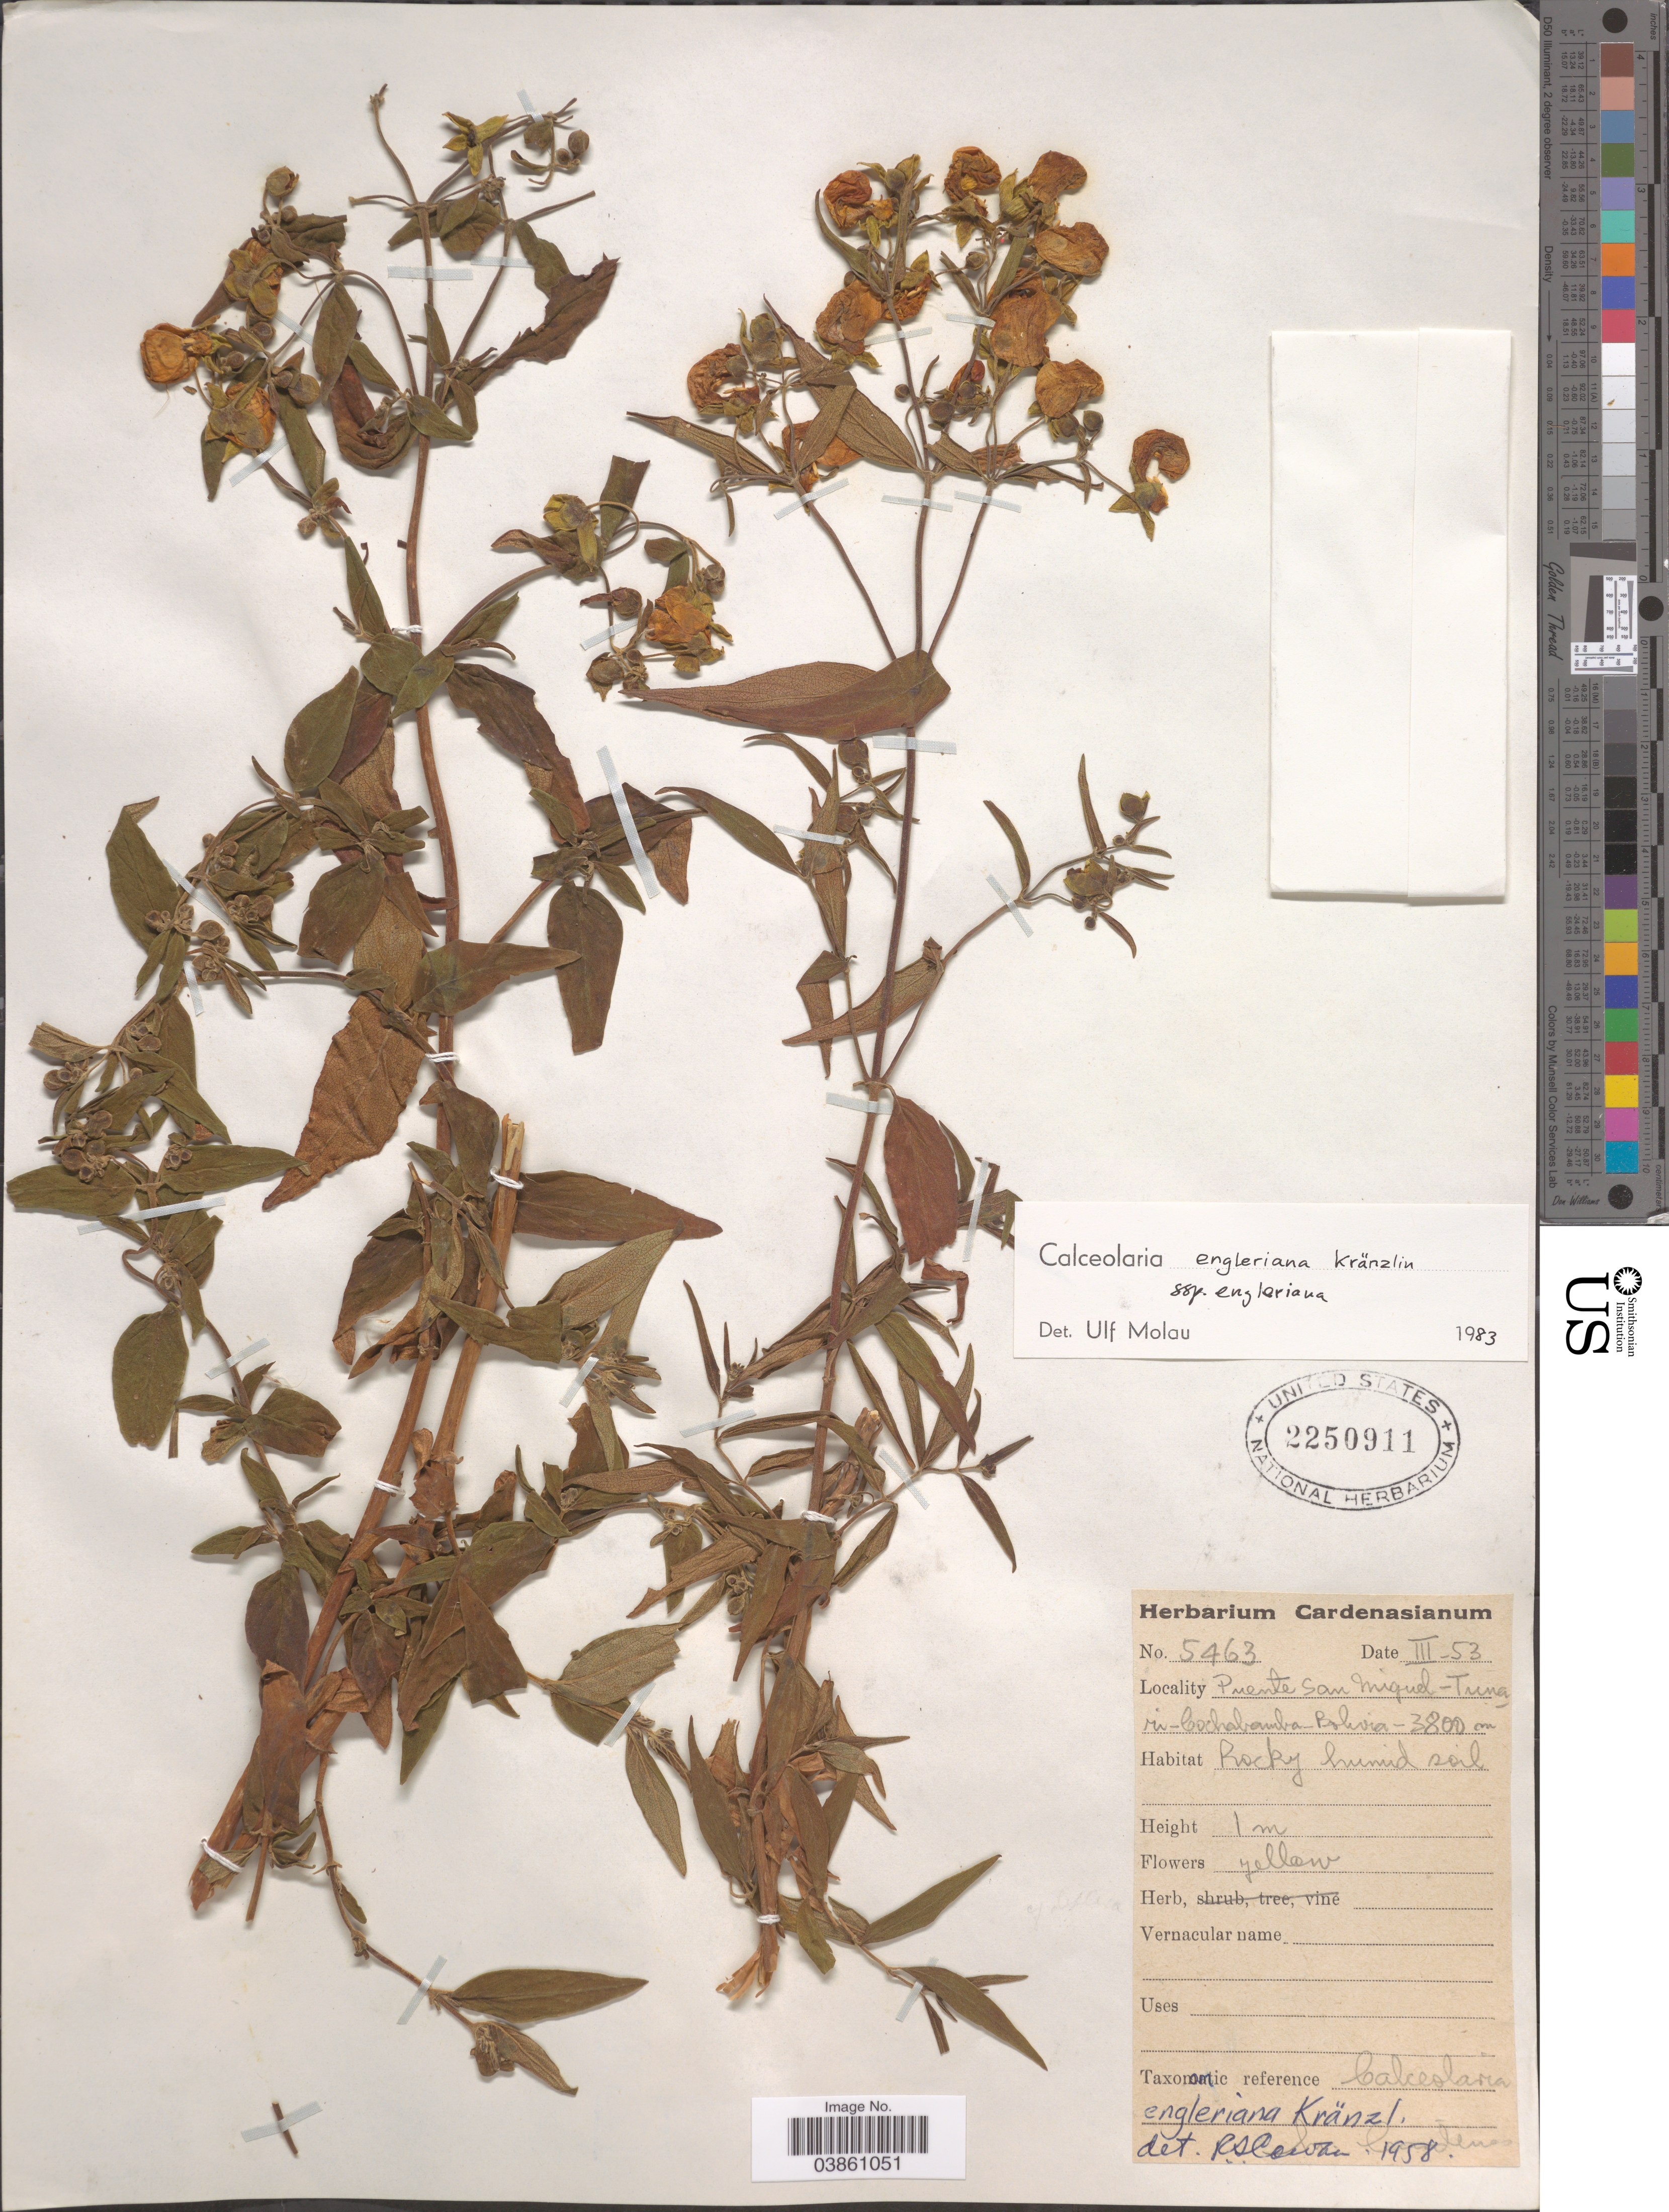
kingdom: Plantae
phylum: Tracheophyta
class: Magnoliopsida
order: Lamiales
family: Calceolariaceae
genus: Calceolaria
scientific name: Calceolaria engleriana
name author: Kraenzl.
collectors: M. Cárdenas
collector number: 5463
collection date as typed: Transcribed d/m/y: /3/53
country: Bolivia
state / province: Cochabamba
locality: Puente San Miguel-Tunari.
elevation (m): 3800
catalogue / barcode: US 2250911